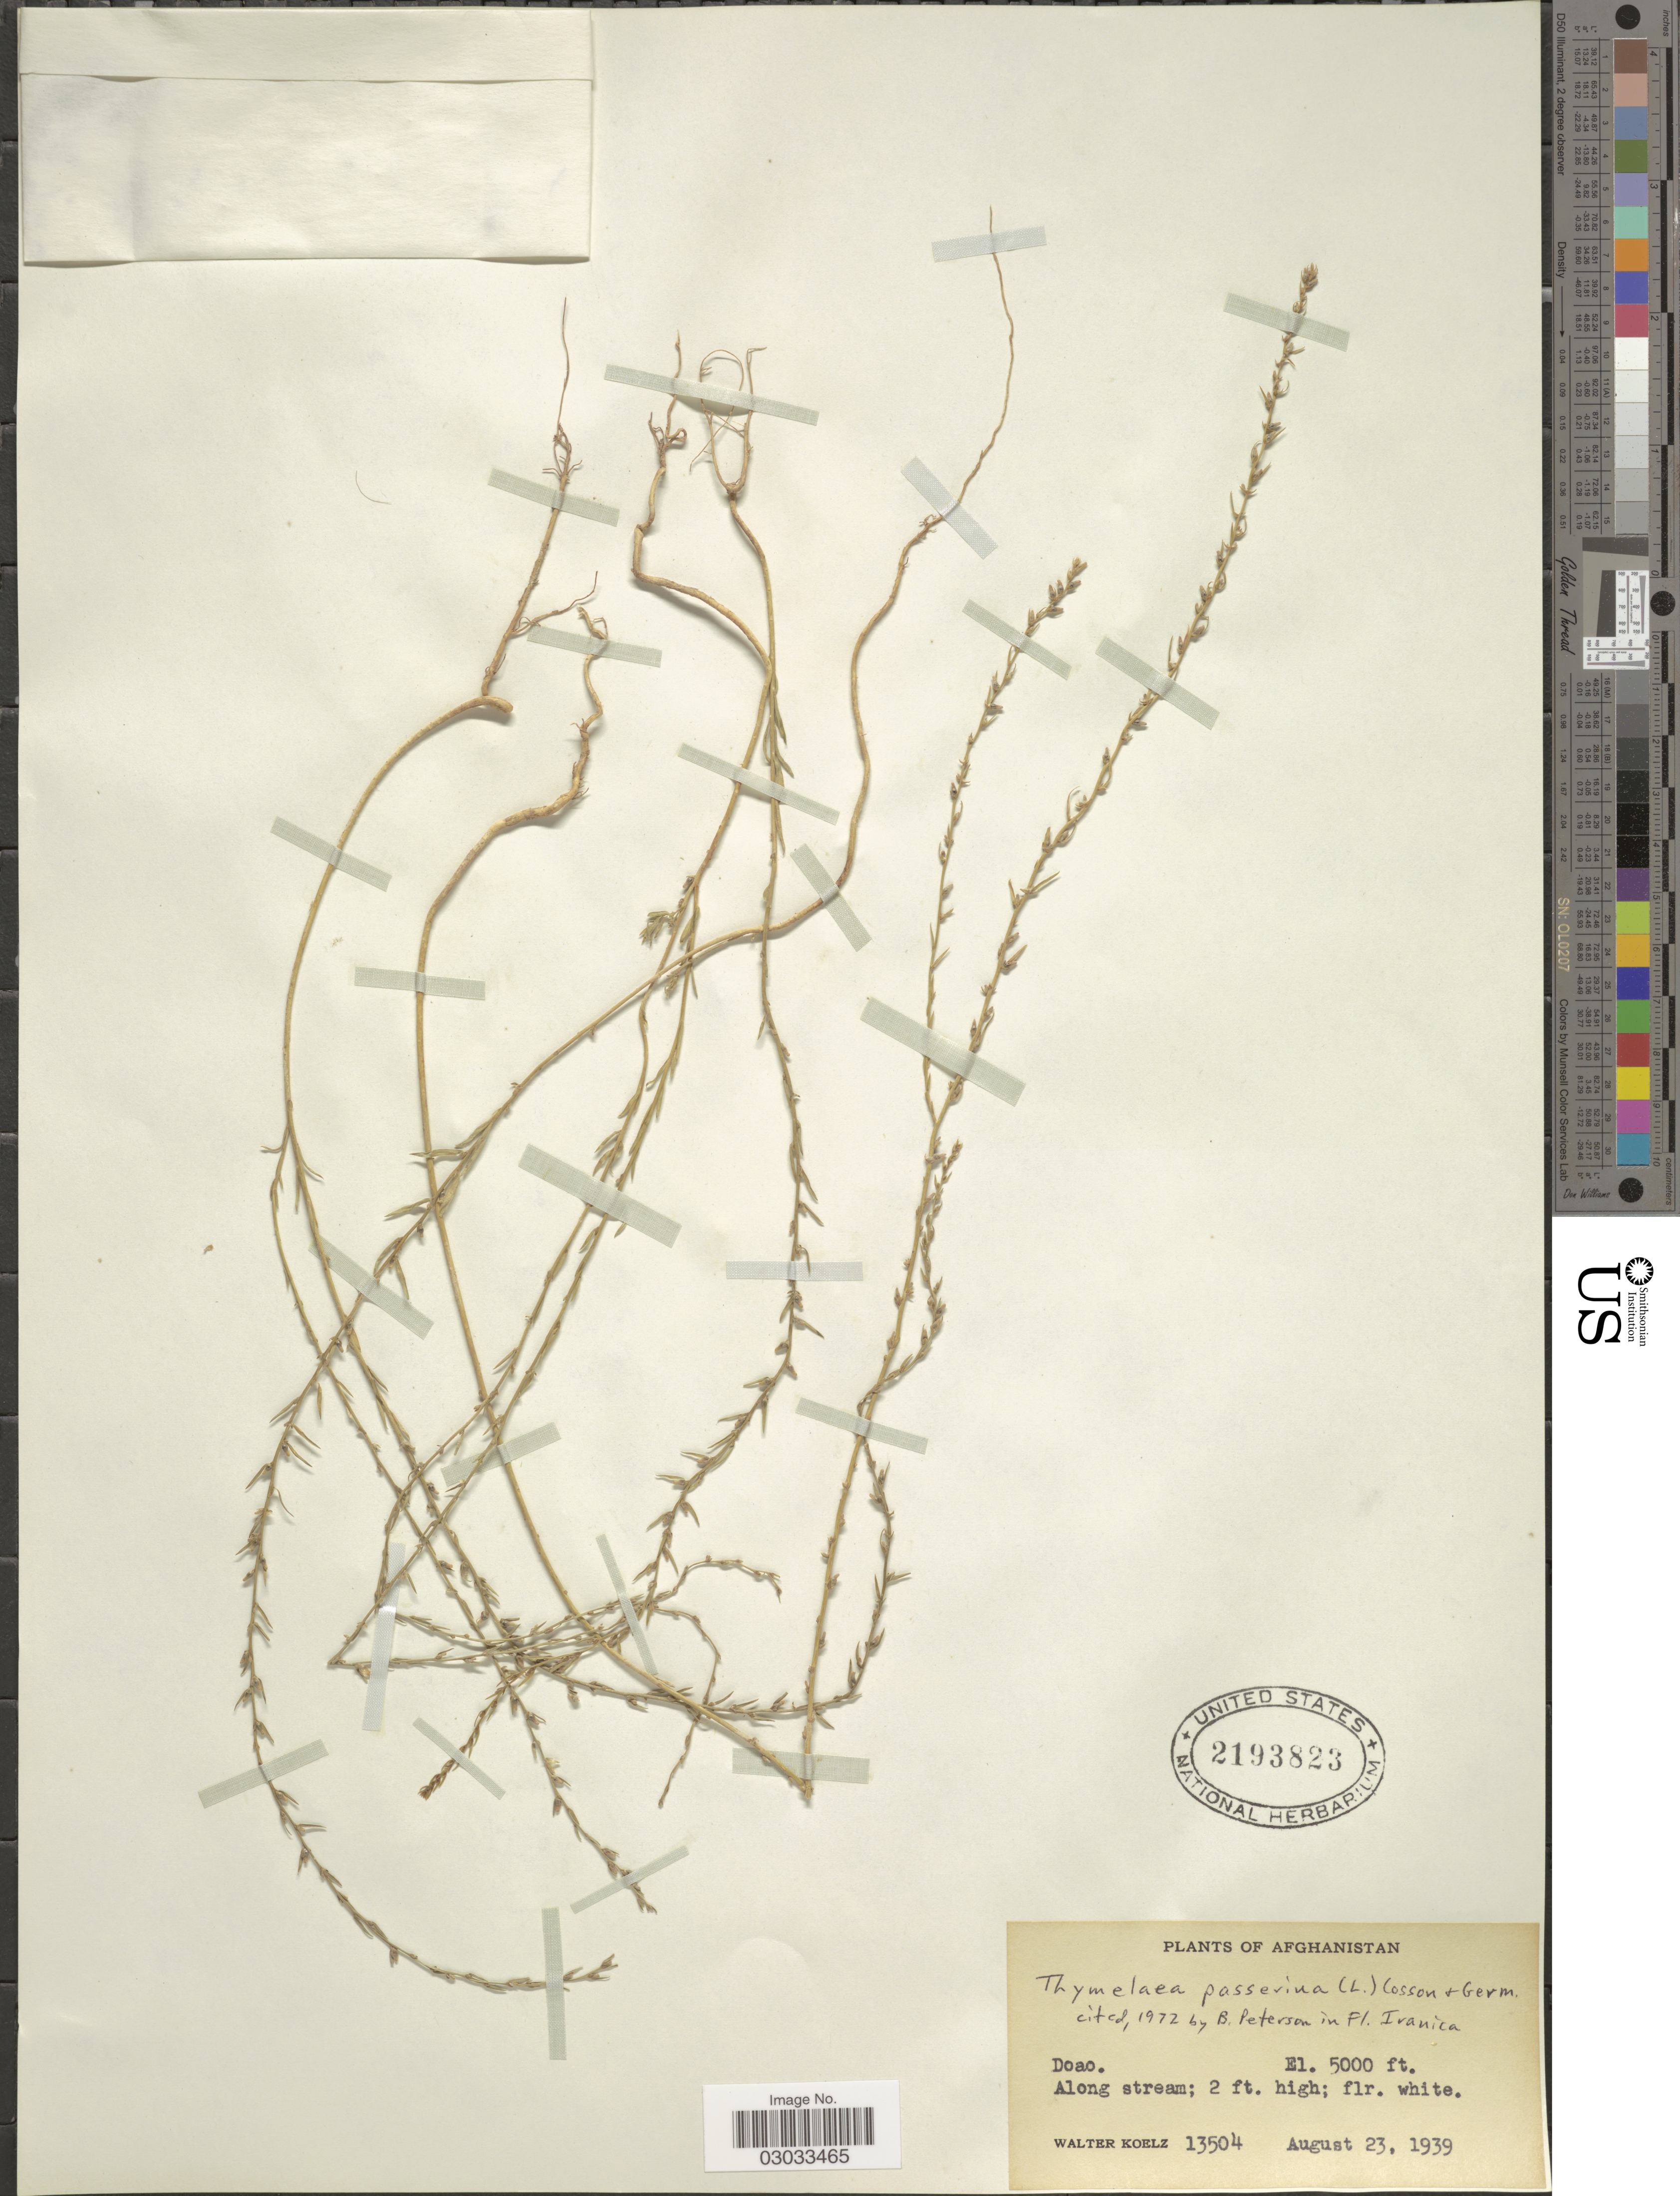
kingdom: Plantae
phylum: Tracheophyta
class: Magnoliopsida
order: Malvales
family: Thymelaeaceae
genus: Thymelaea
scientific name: Thymelaea passerina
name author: (L.) Coss. & Germ.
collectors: W. N. Koelz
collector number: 13504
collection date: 1939-08-23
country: Afghanistan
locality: Doao. Along stream.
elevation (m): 1524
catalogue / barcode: US 2193823